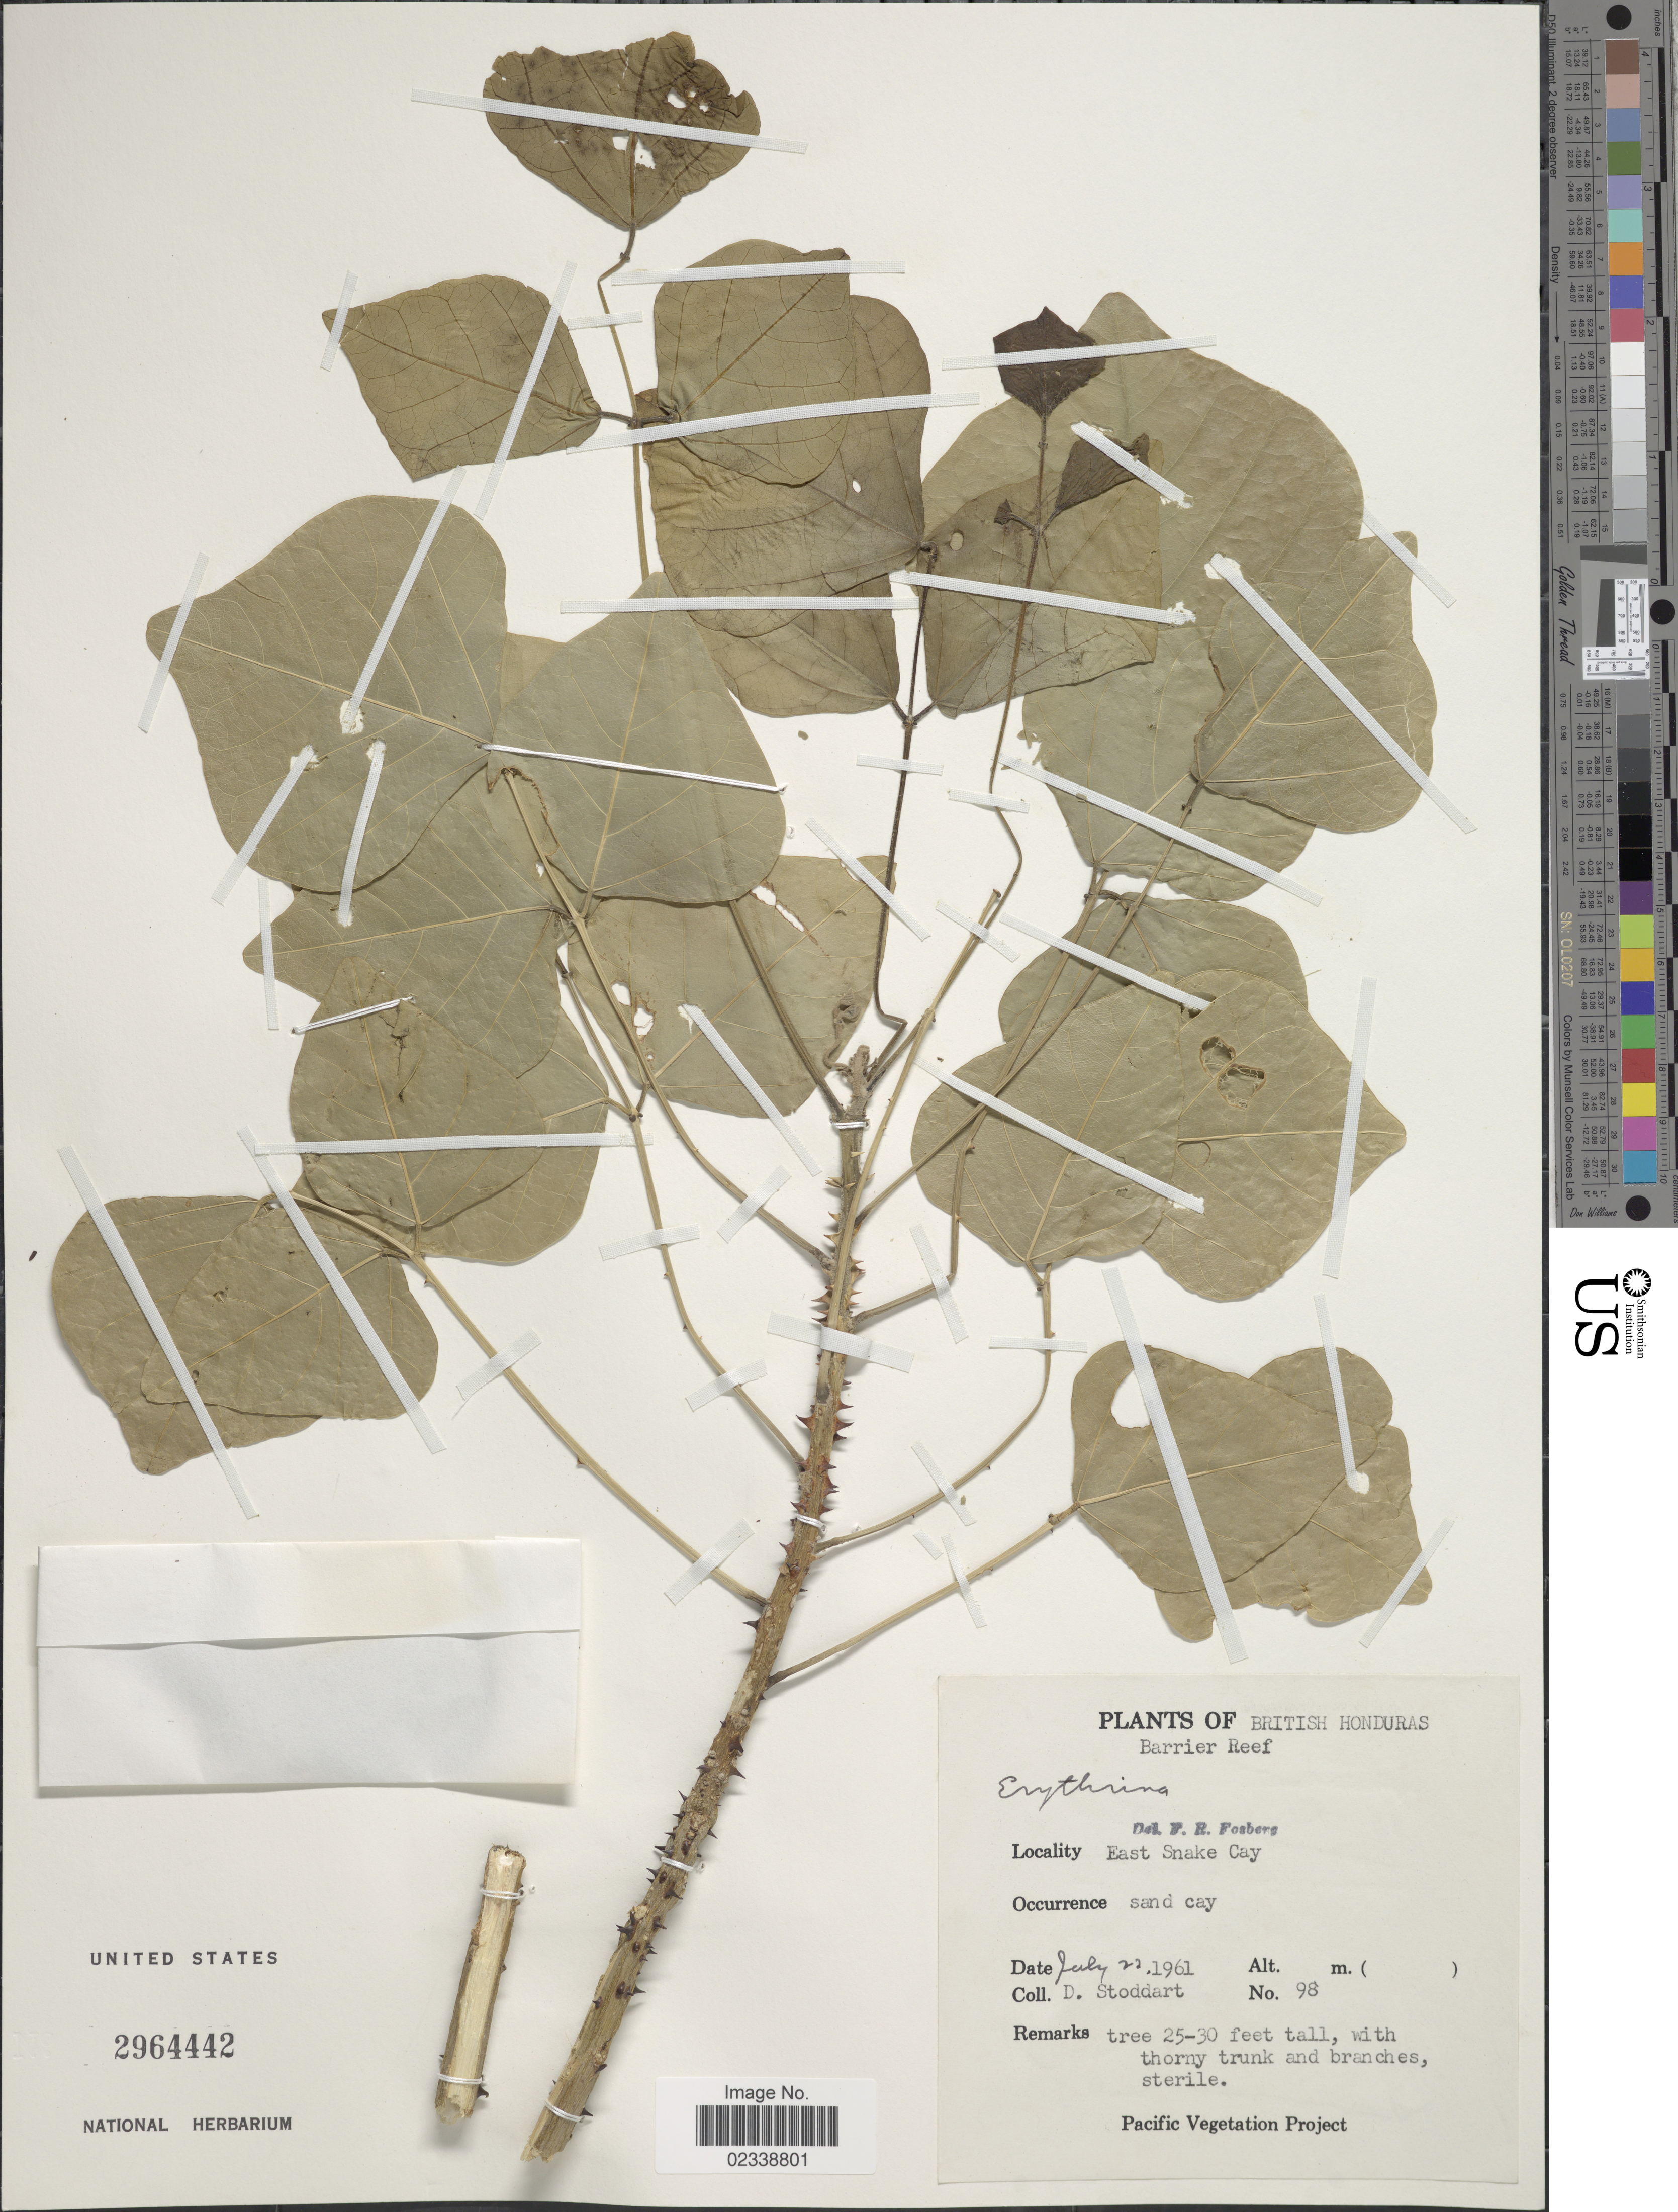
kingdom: Plantae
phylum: Tracheophyta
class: Magnoliopsida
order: Fabales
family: Fabaceae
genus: Erythrina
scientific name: Erythrina sp.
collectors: D. Stoddart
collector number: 98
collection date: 1961-07-22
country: Belize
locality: British Honduras, Barrier Reef, East Snake Cay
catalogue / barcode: US 2964442